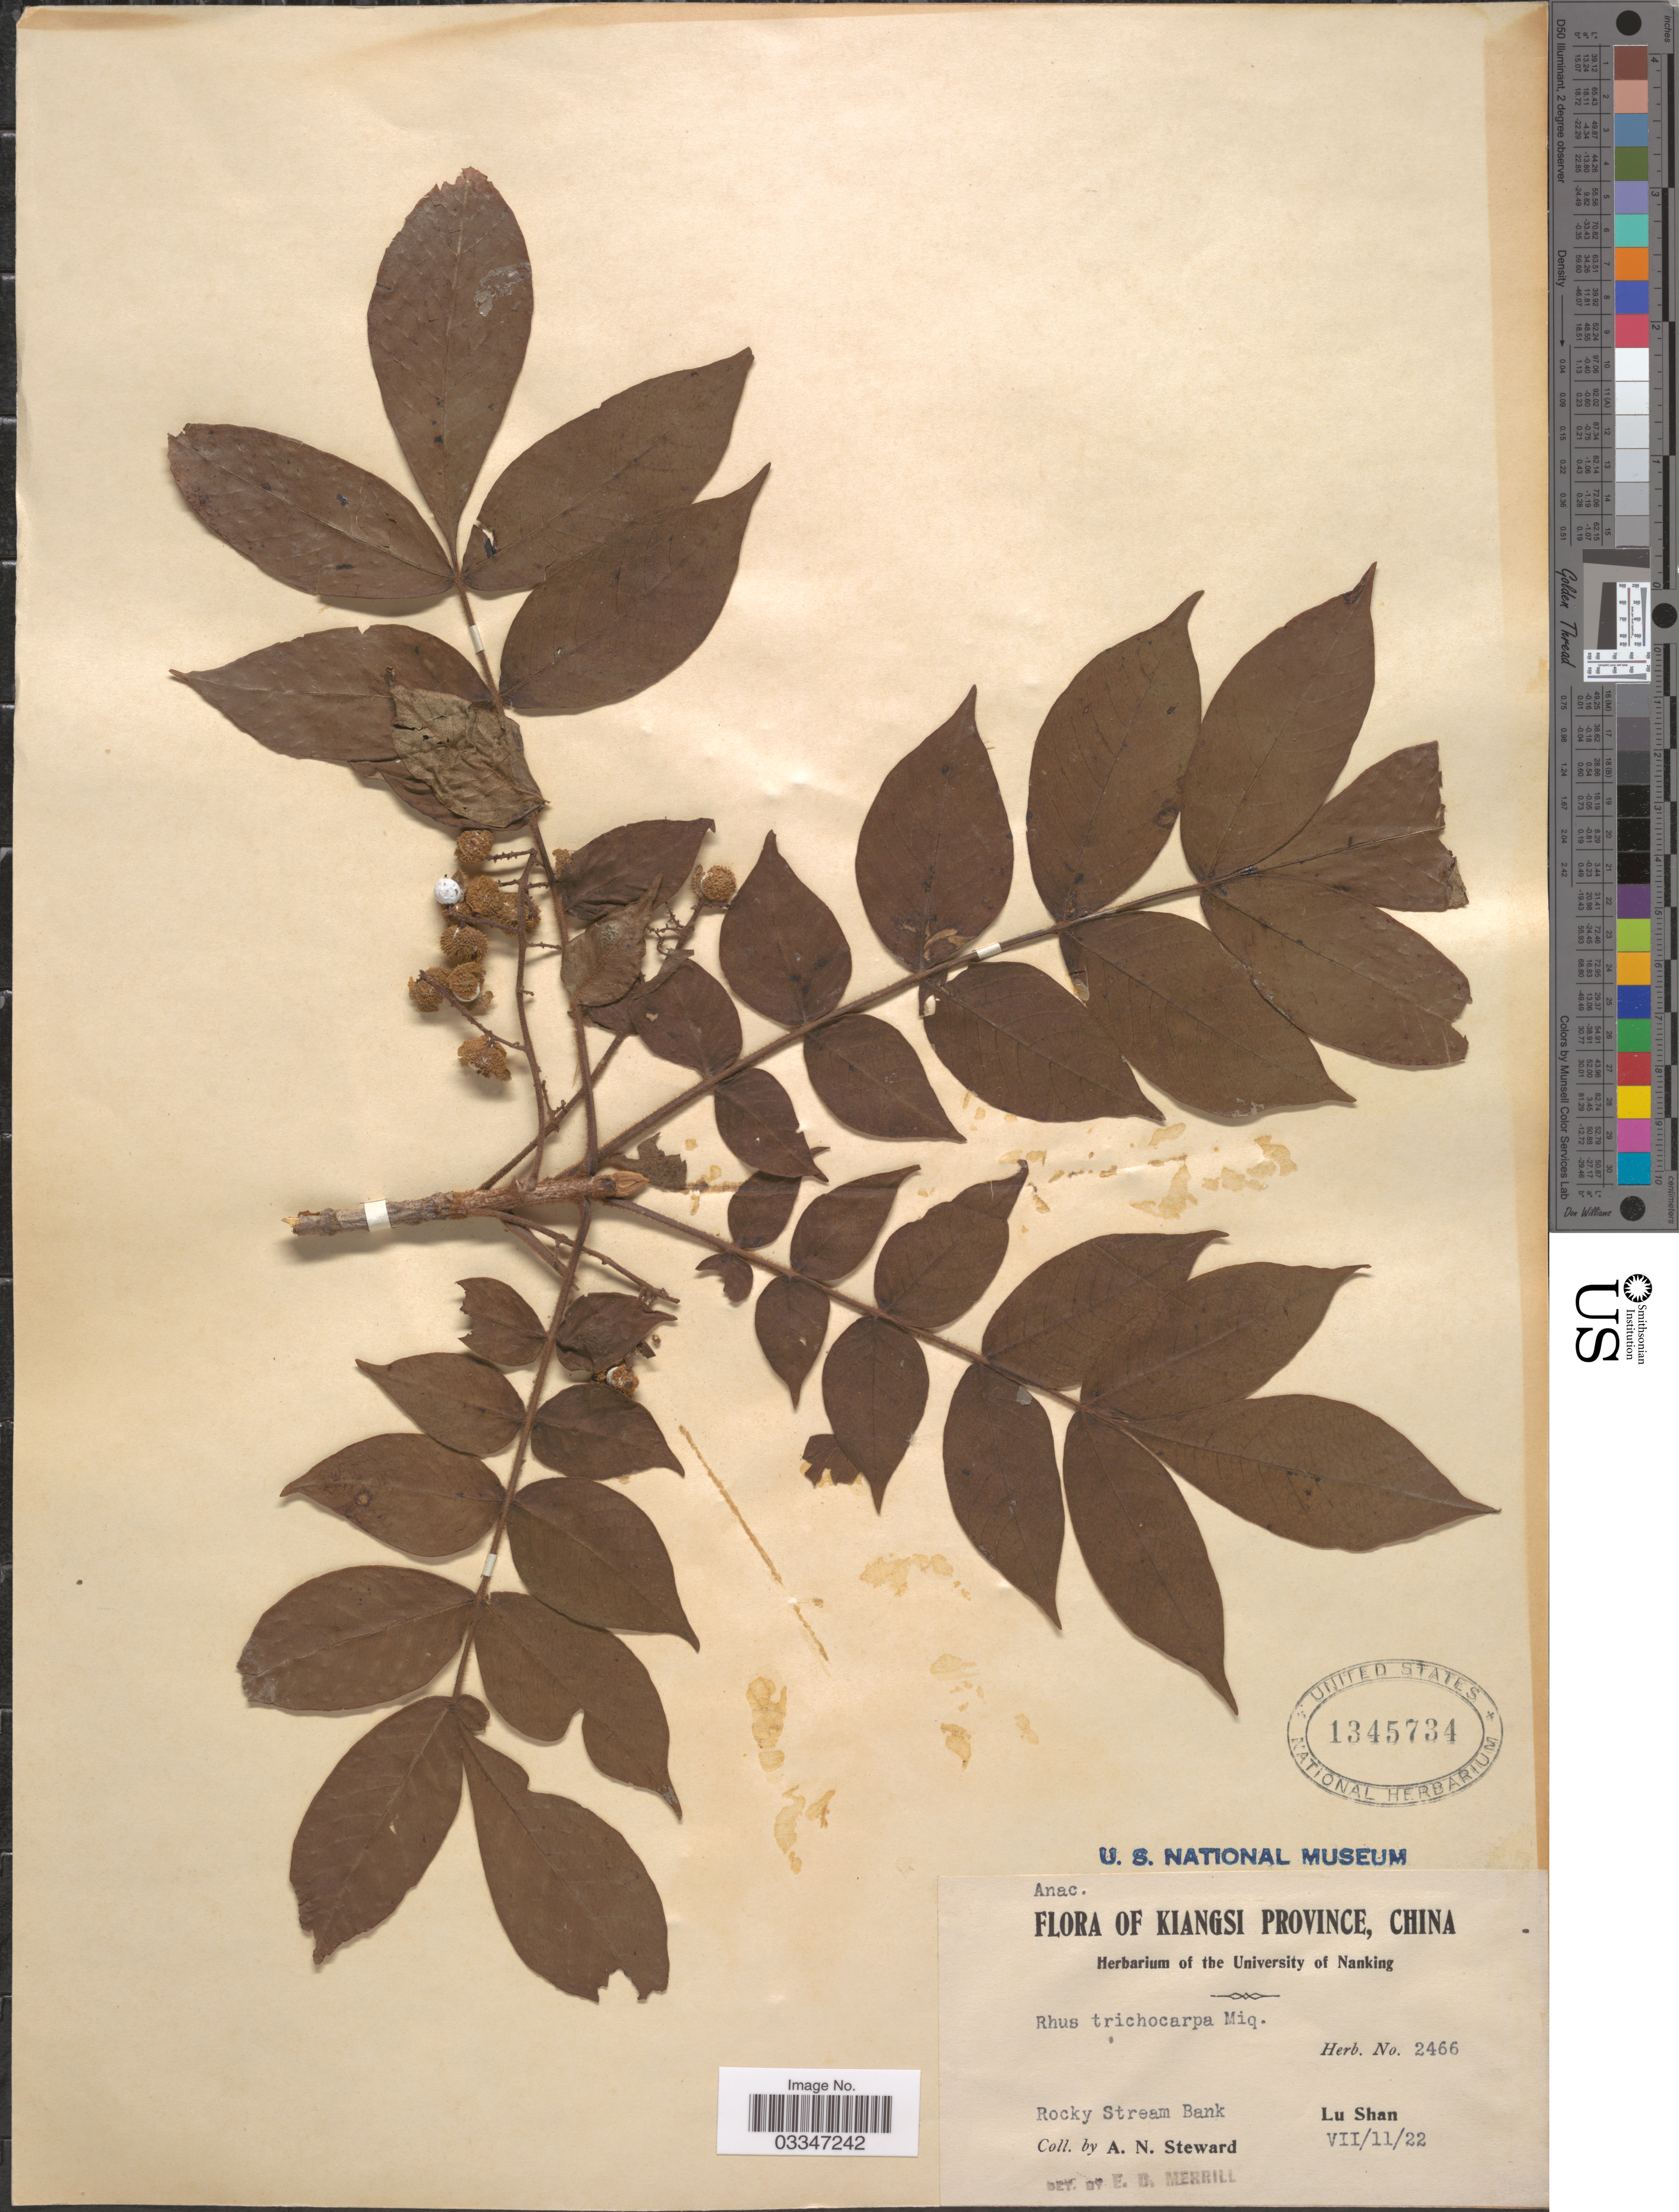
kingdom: Plantae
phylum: Tracheophyta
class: Magnoliopsida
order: Sapindales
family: Anacardiaceae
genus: Rhus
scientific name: Rhus trichocarpa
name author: Miq.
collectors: A. N. Steward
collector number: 2466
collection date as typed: Transcribed d/m/y: 11/7/22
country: China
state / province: Jiangxi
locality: Kiangsi Province. Rocky Stream Bank. Lu Shan.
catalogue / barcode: US 1345734